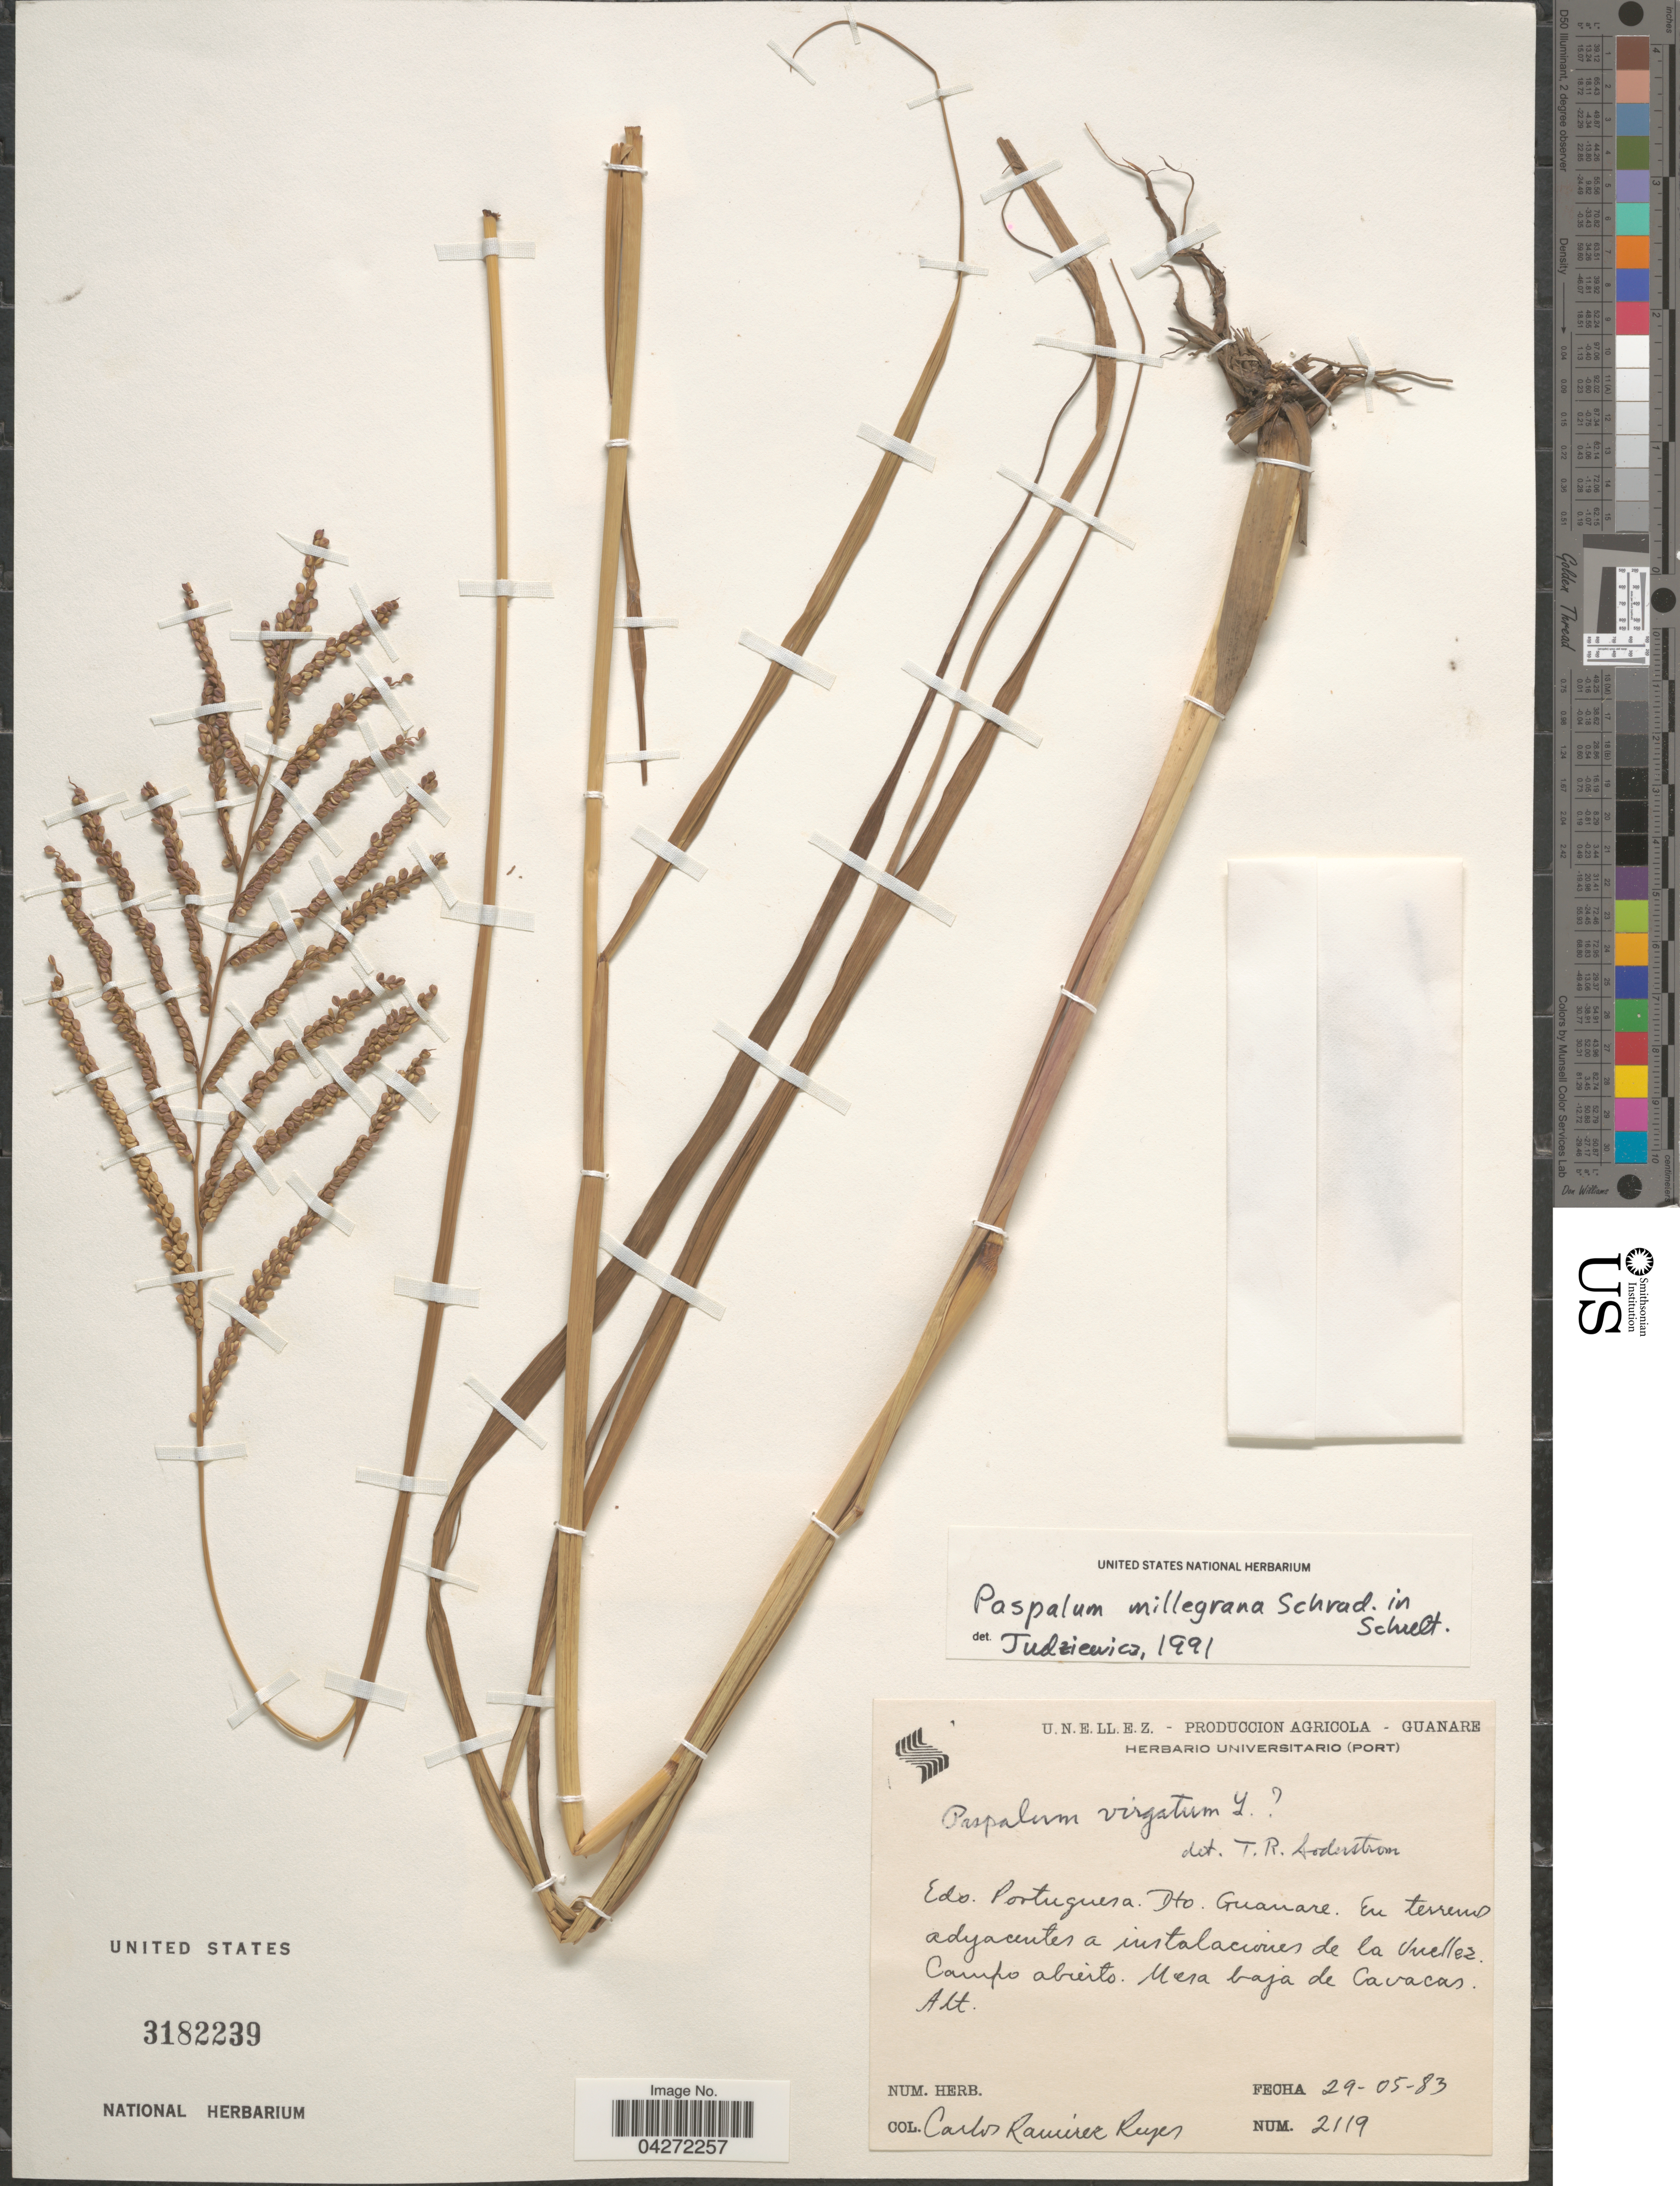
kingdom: Plantae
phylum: Tracheophyta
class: Liliopsida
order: Poales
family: Poaceae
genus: Paspalum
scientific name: Paspalum millegrana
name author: Schrad.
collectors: C. Ramirez R.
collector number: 2119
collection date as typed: Transcribed d/m/y: 29/5/83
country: Venezuela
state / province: Portuguesa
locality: Dto. Guanare. En terrenos adyacentes a instalaciones de la Unellez. Campo abierto Mesa baja de Cavacas.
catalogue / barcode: US 3182239